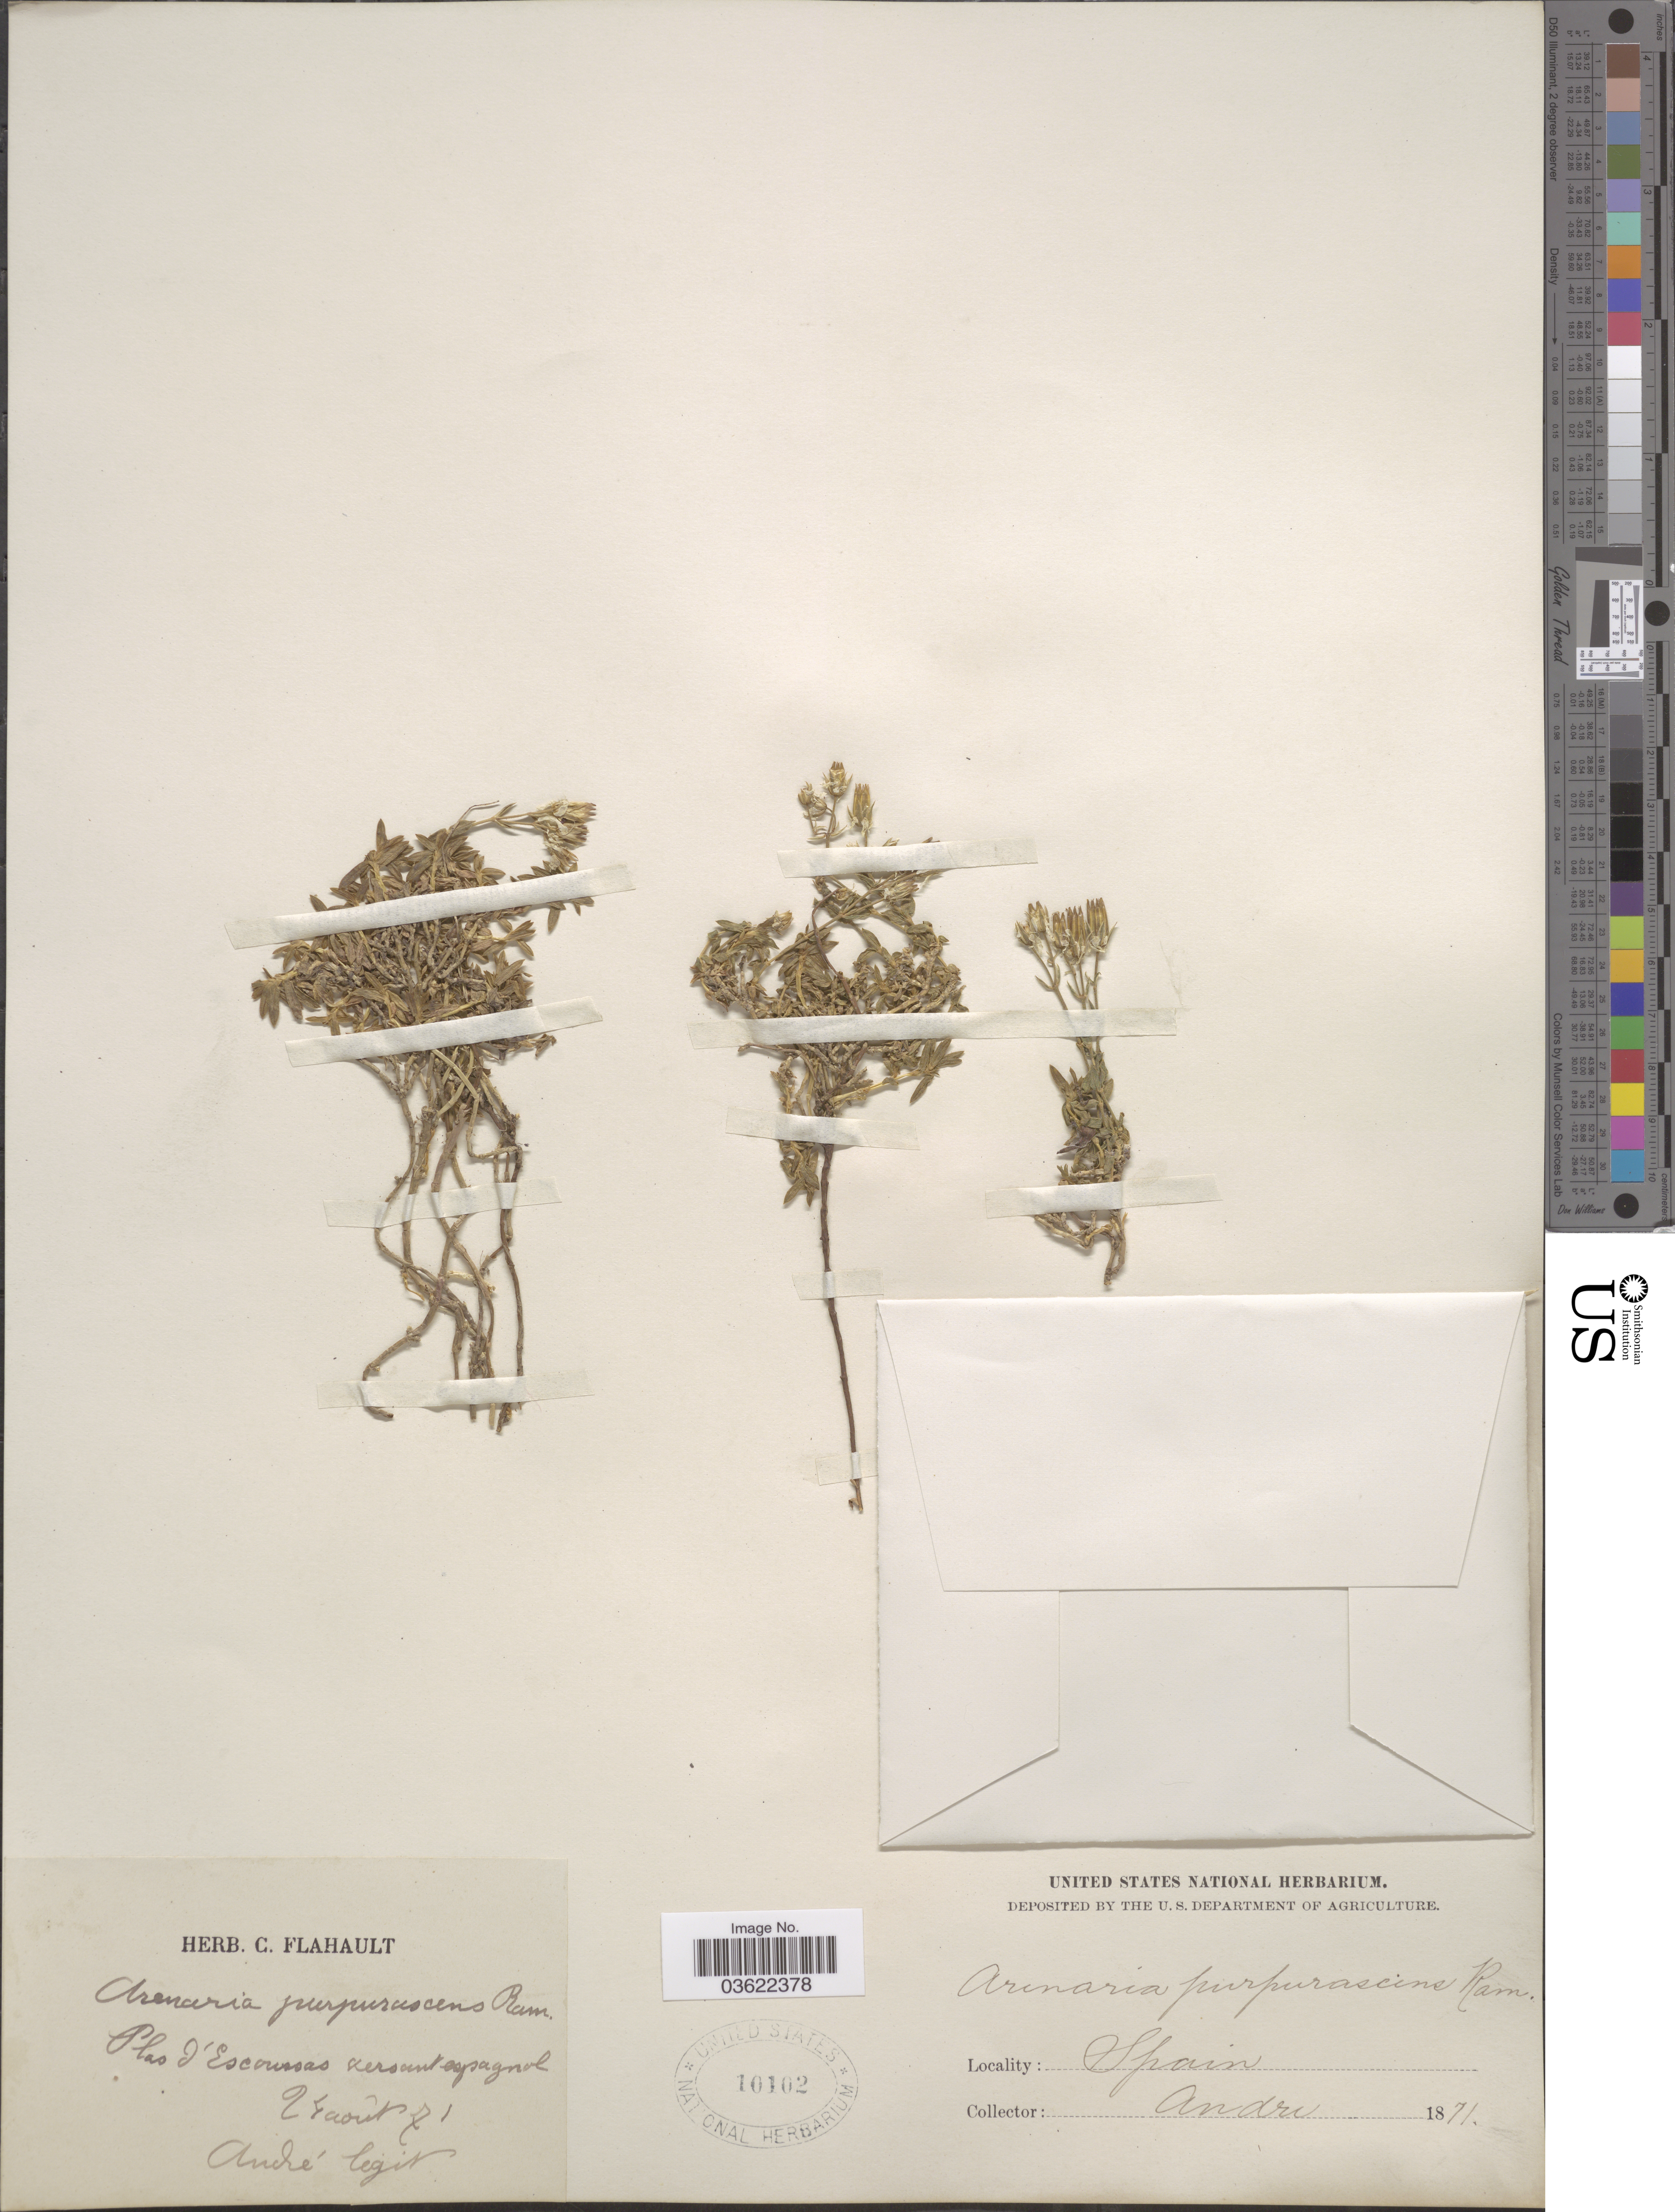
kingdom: Plantae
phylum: Tracheophyta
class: Magnoliopsida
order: Caryophyllales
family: Caryophyllaceae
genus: Arenaria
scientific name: Arenaria purpurascens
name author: Ramond ex DC.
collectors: André, --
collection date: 1871-08-24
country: Spain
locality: Plas d'Escousas versant espagnol.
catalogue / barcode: US 10102